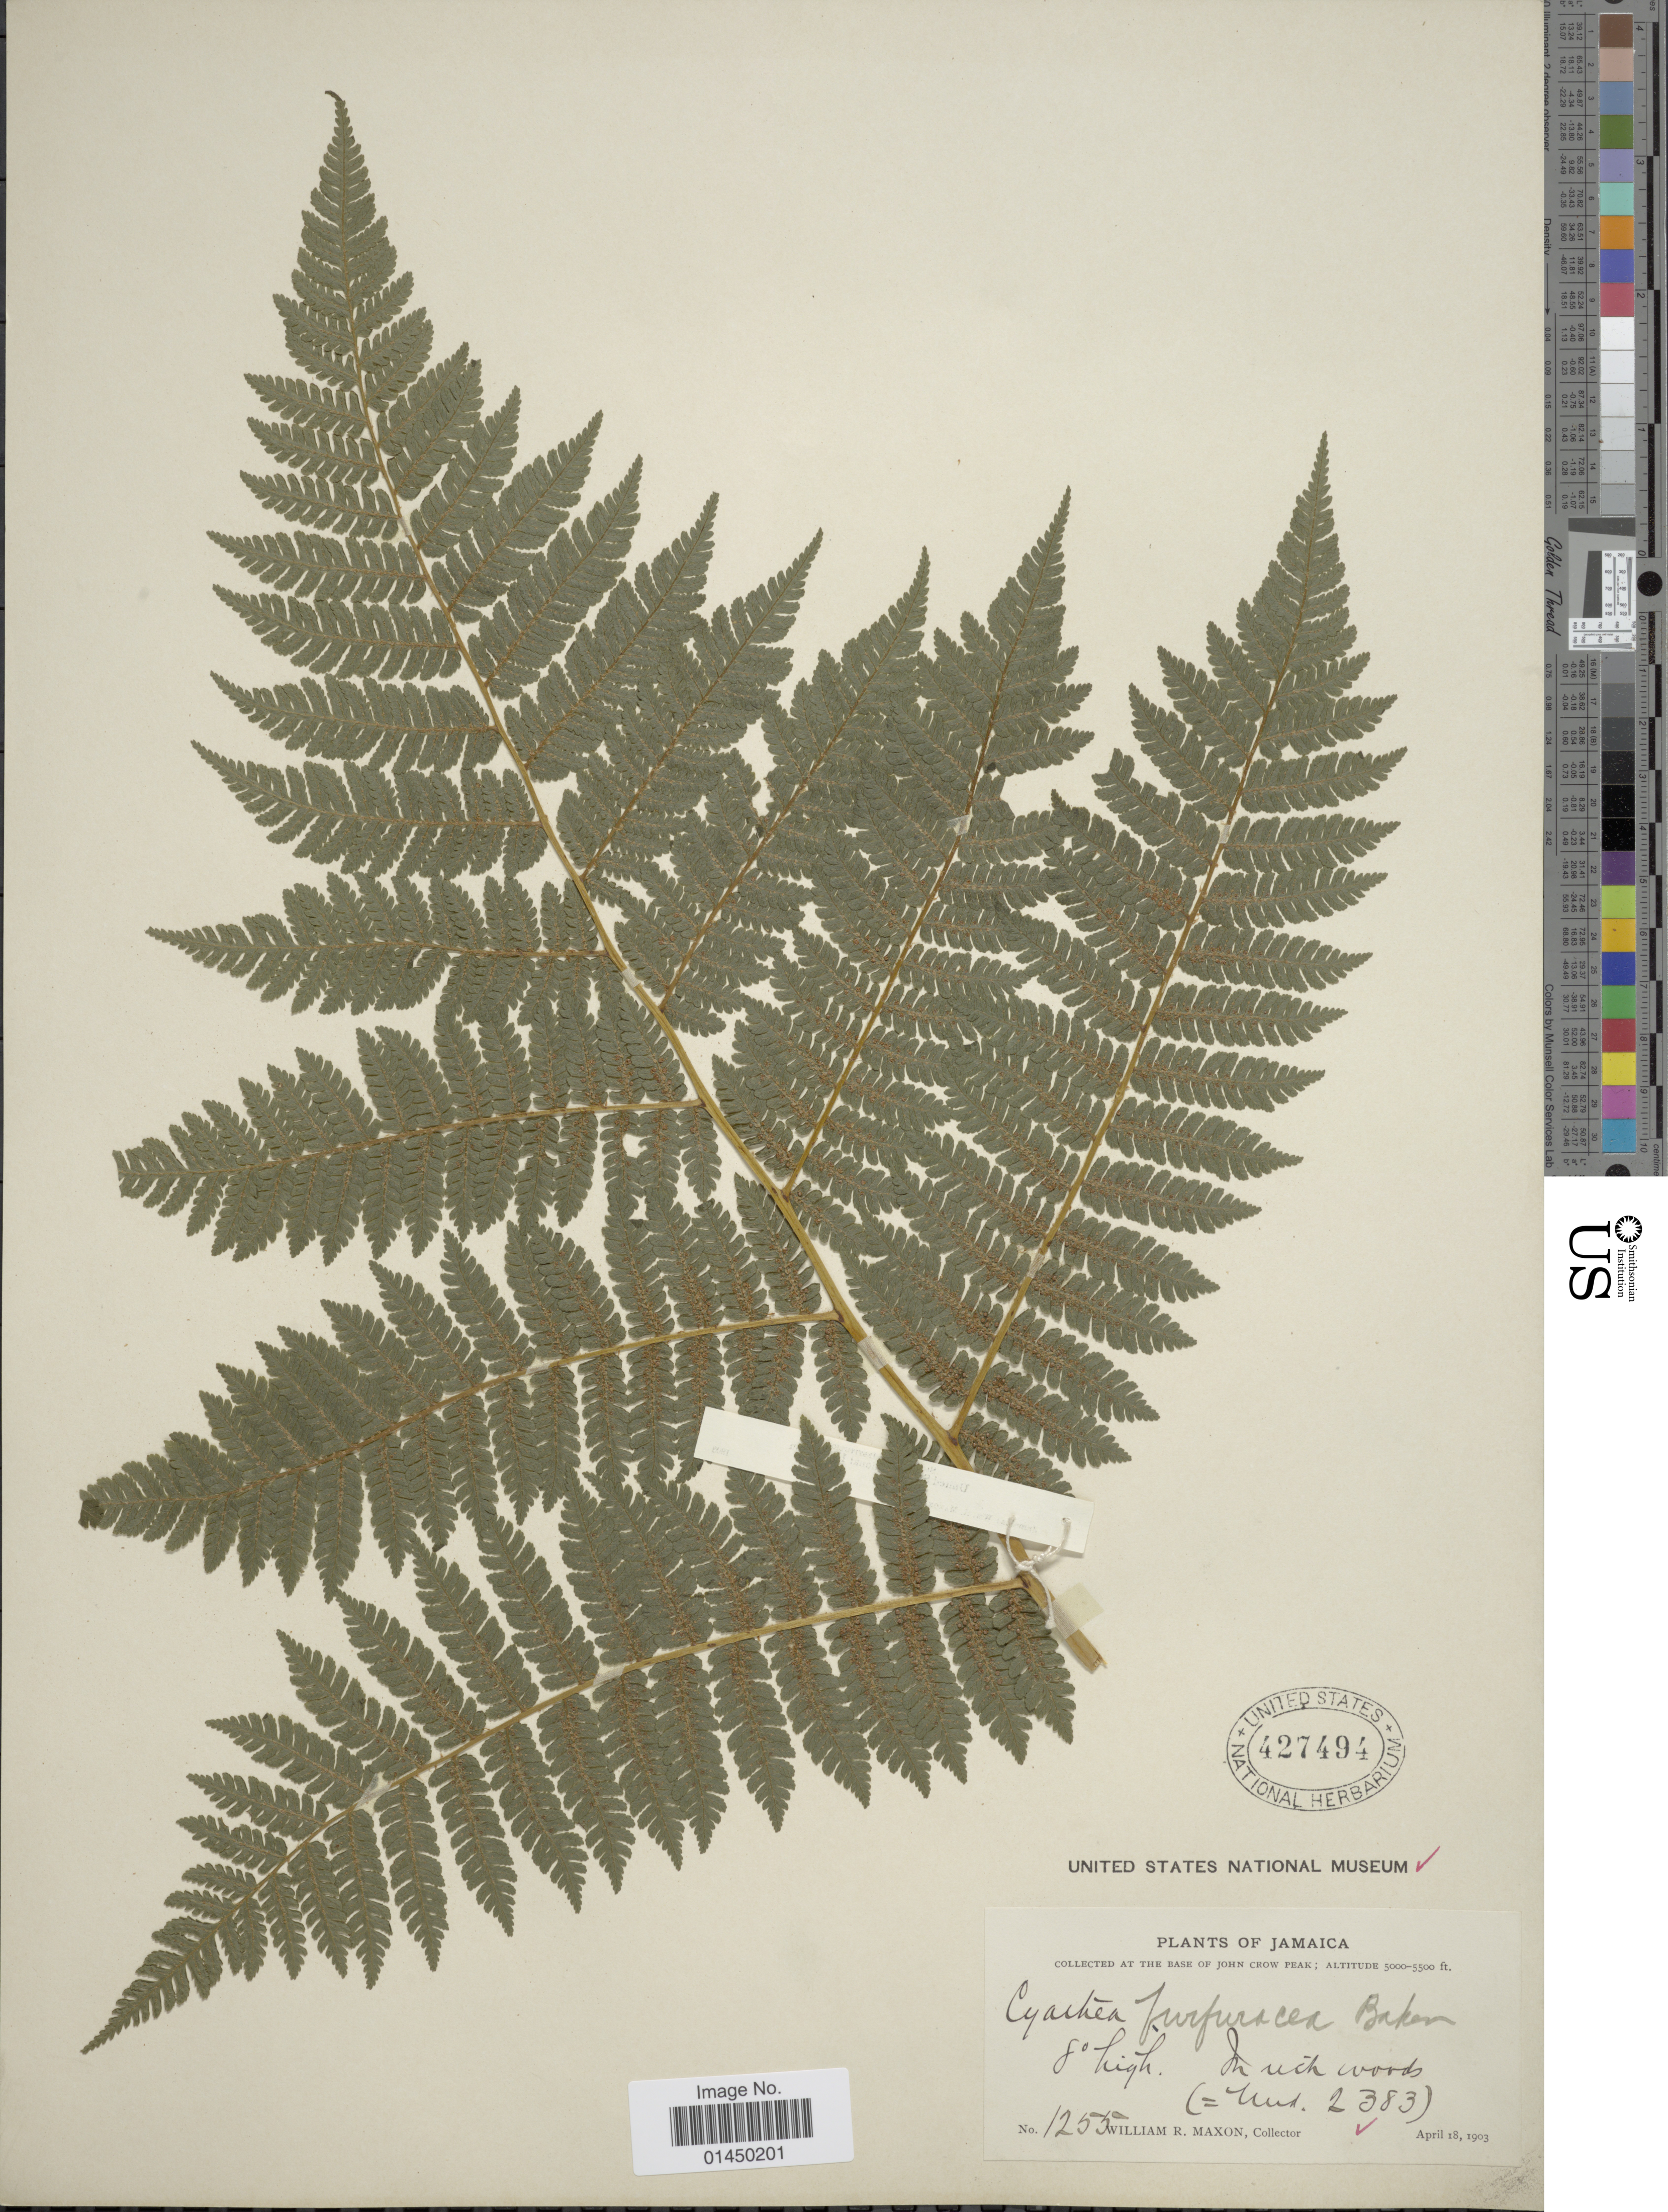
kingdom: Plantae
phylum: Tracheophyta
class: Polypodiopsida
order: Cyatheales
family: Cyatheaceae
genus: Cyathea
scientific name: Cyathea furfuracea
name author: Christ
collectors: W. R. Maxon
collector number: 1255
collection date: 1903-04-18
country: Jamaica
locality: At the Base of John Crow Peak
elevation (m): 1524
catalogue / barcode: US 427494